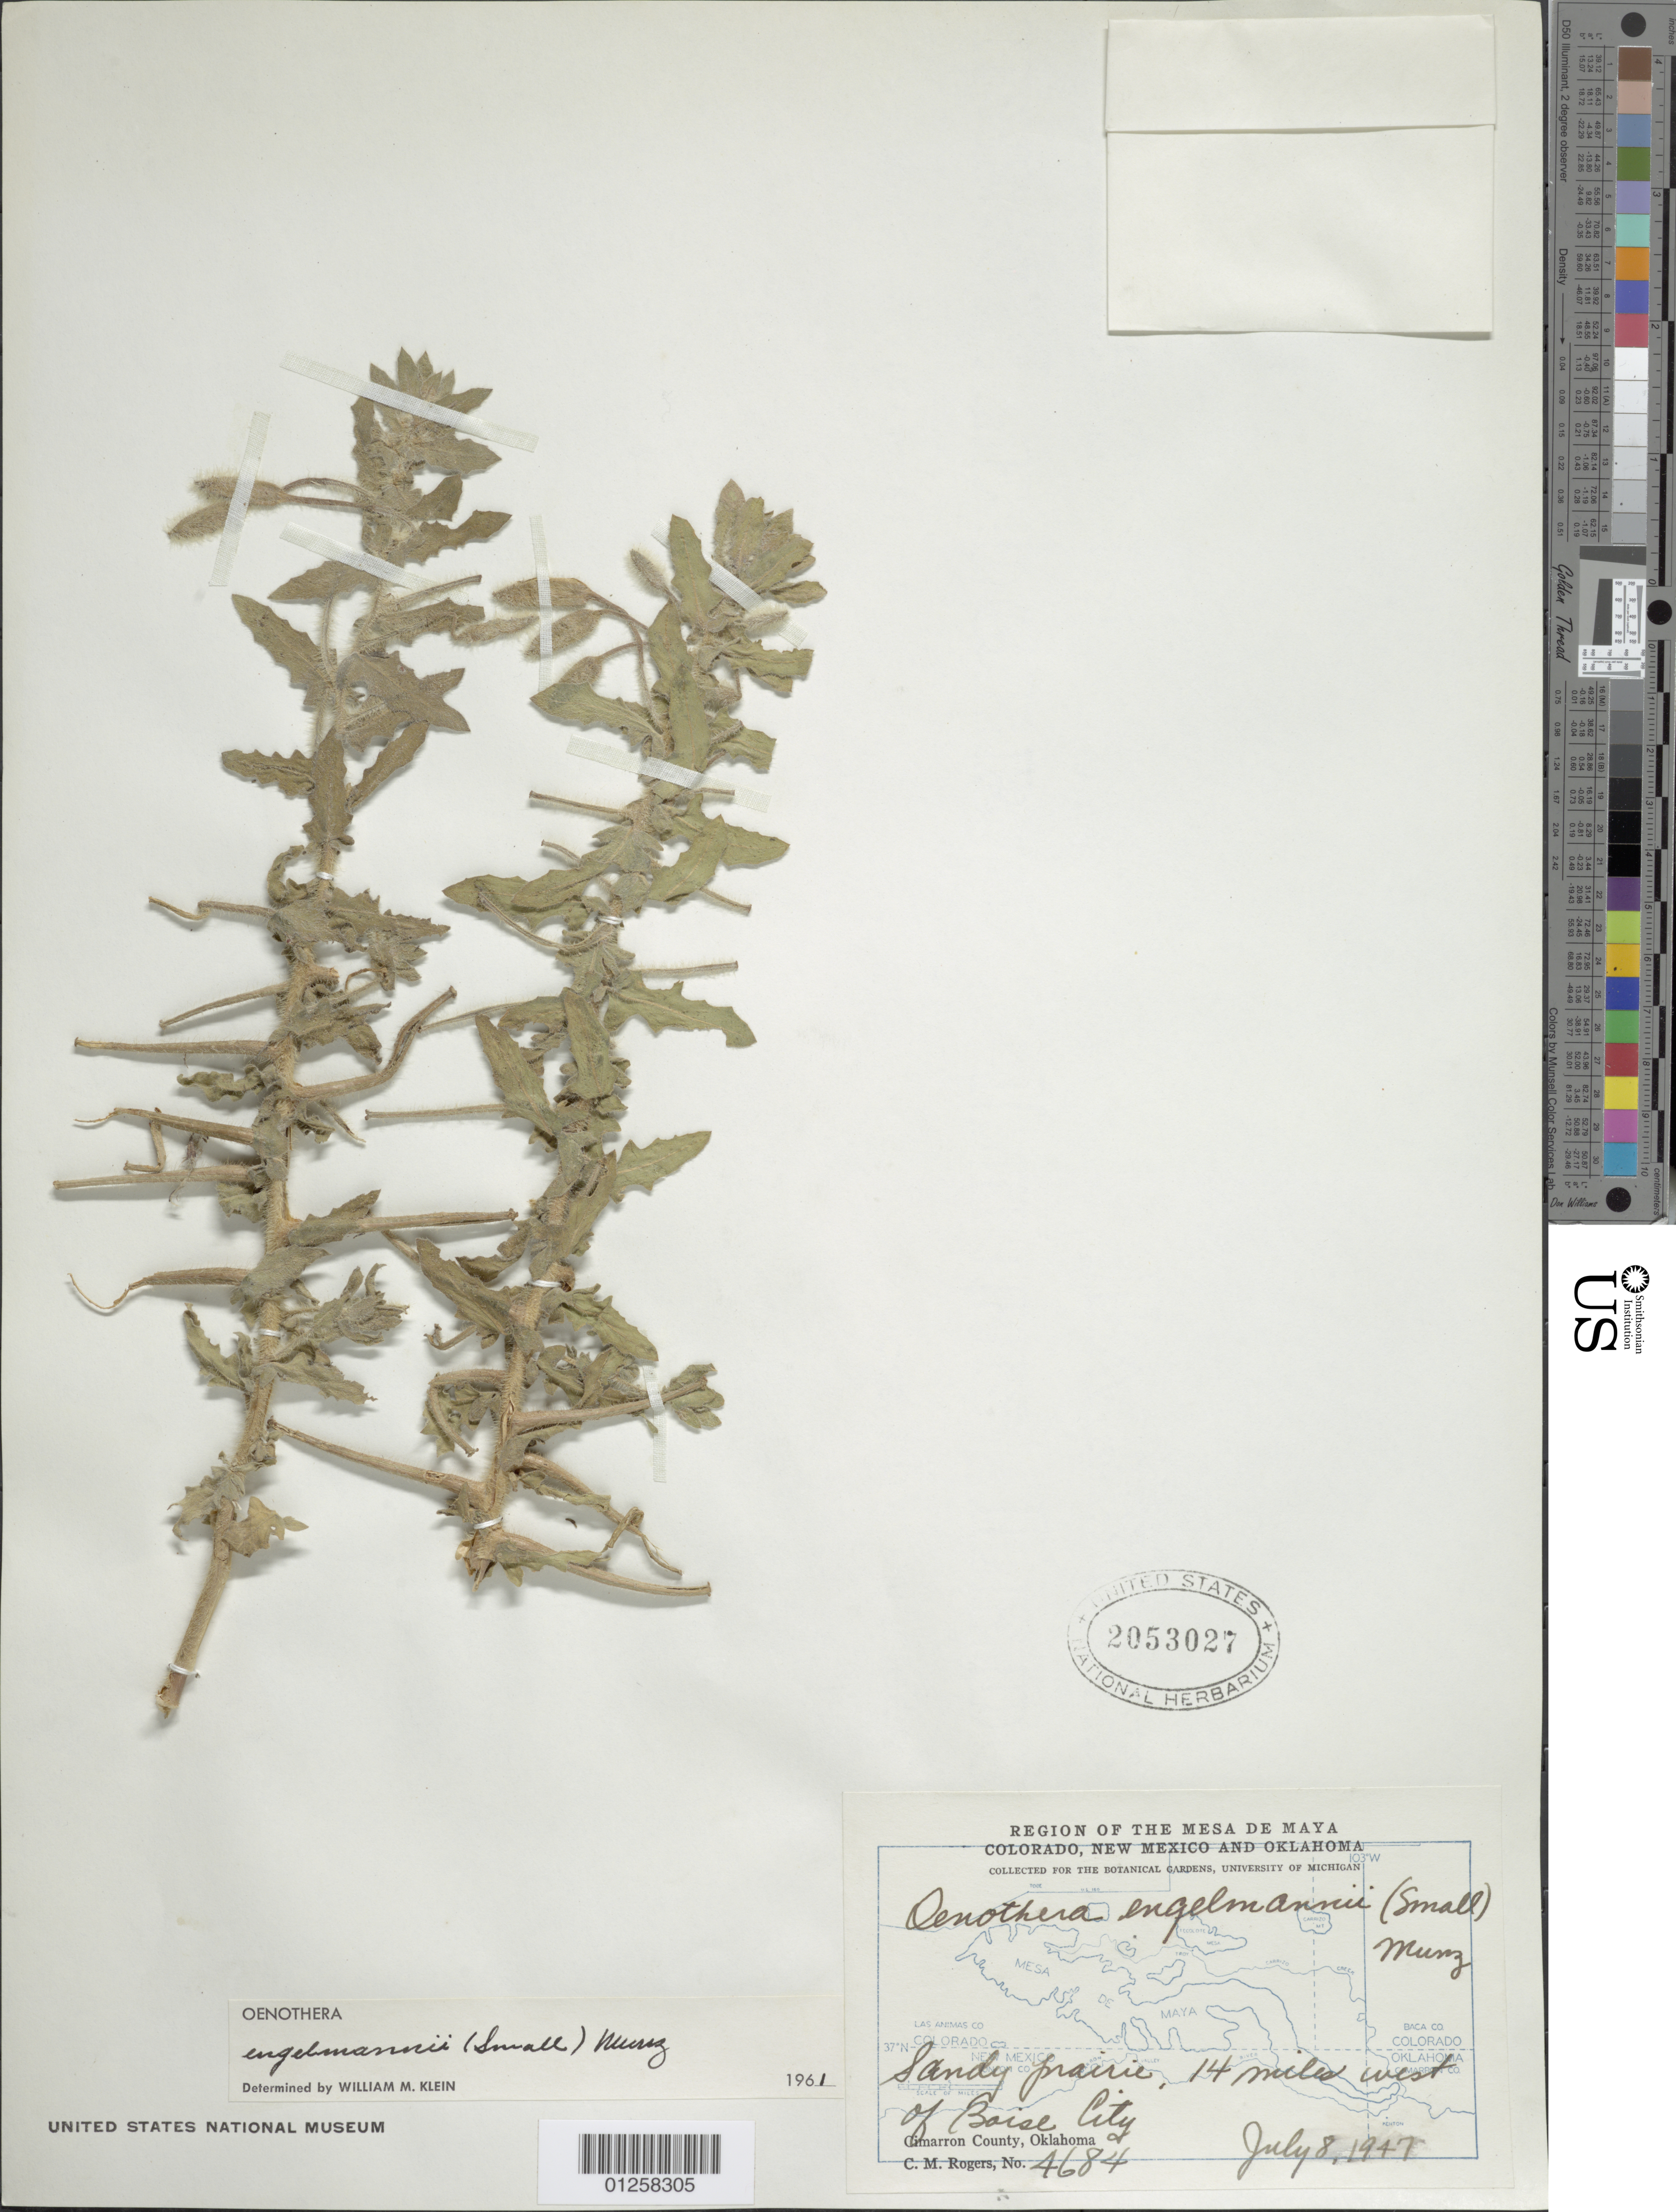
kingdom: Plantae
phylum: Tracheophyta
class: Magnoliopsida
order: Myrtales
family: Onagraceae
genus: Oenothera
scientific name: Oenothera engelmannii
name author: (Small) Munz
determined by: Klein, W. M.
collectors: C. M. Rogers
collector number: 4684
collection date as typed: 08 Jul 1947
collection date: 1947-07-08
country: United States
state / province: Oklahoma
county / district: Cimarron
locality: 14 mi west of Boise City.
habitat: Sandy prairie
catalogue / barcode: US 2053027